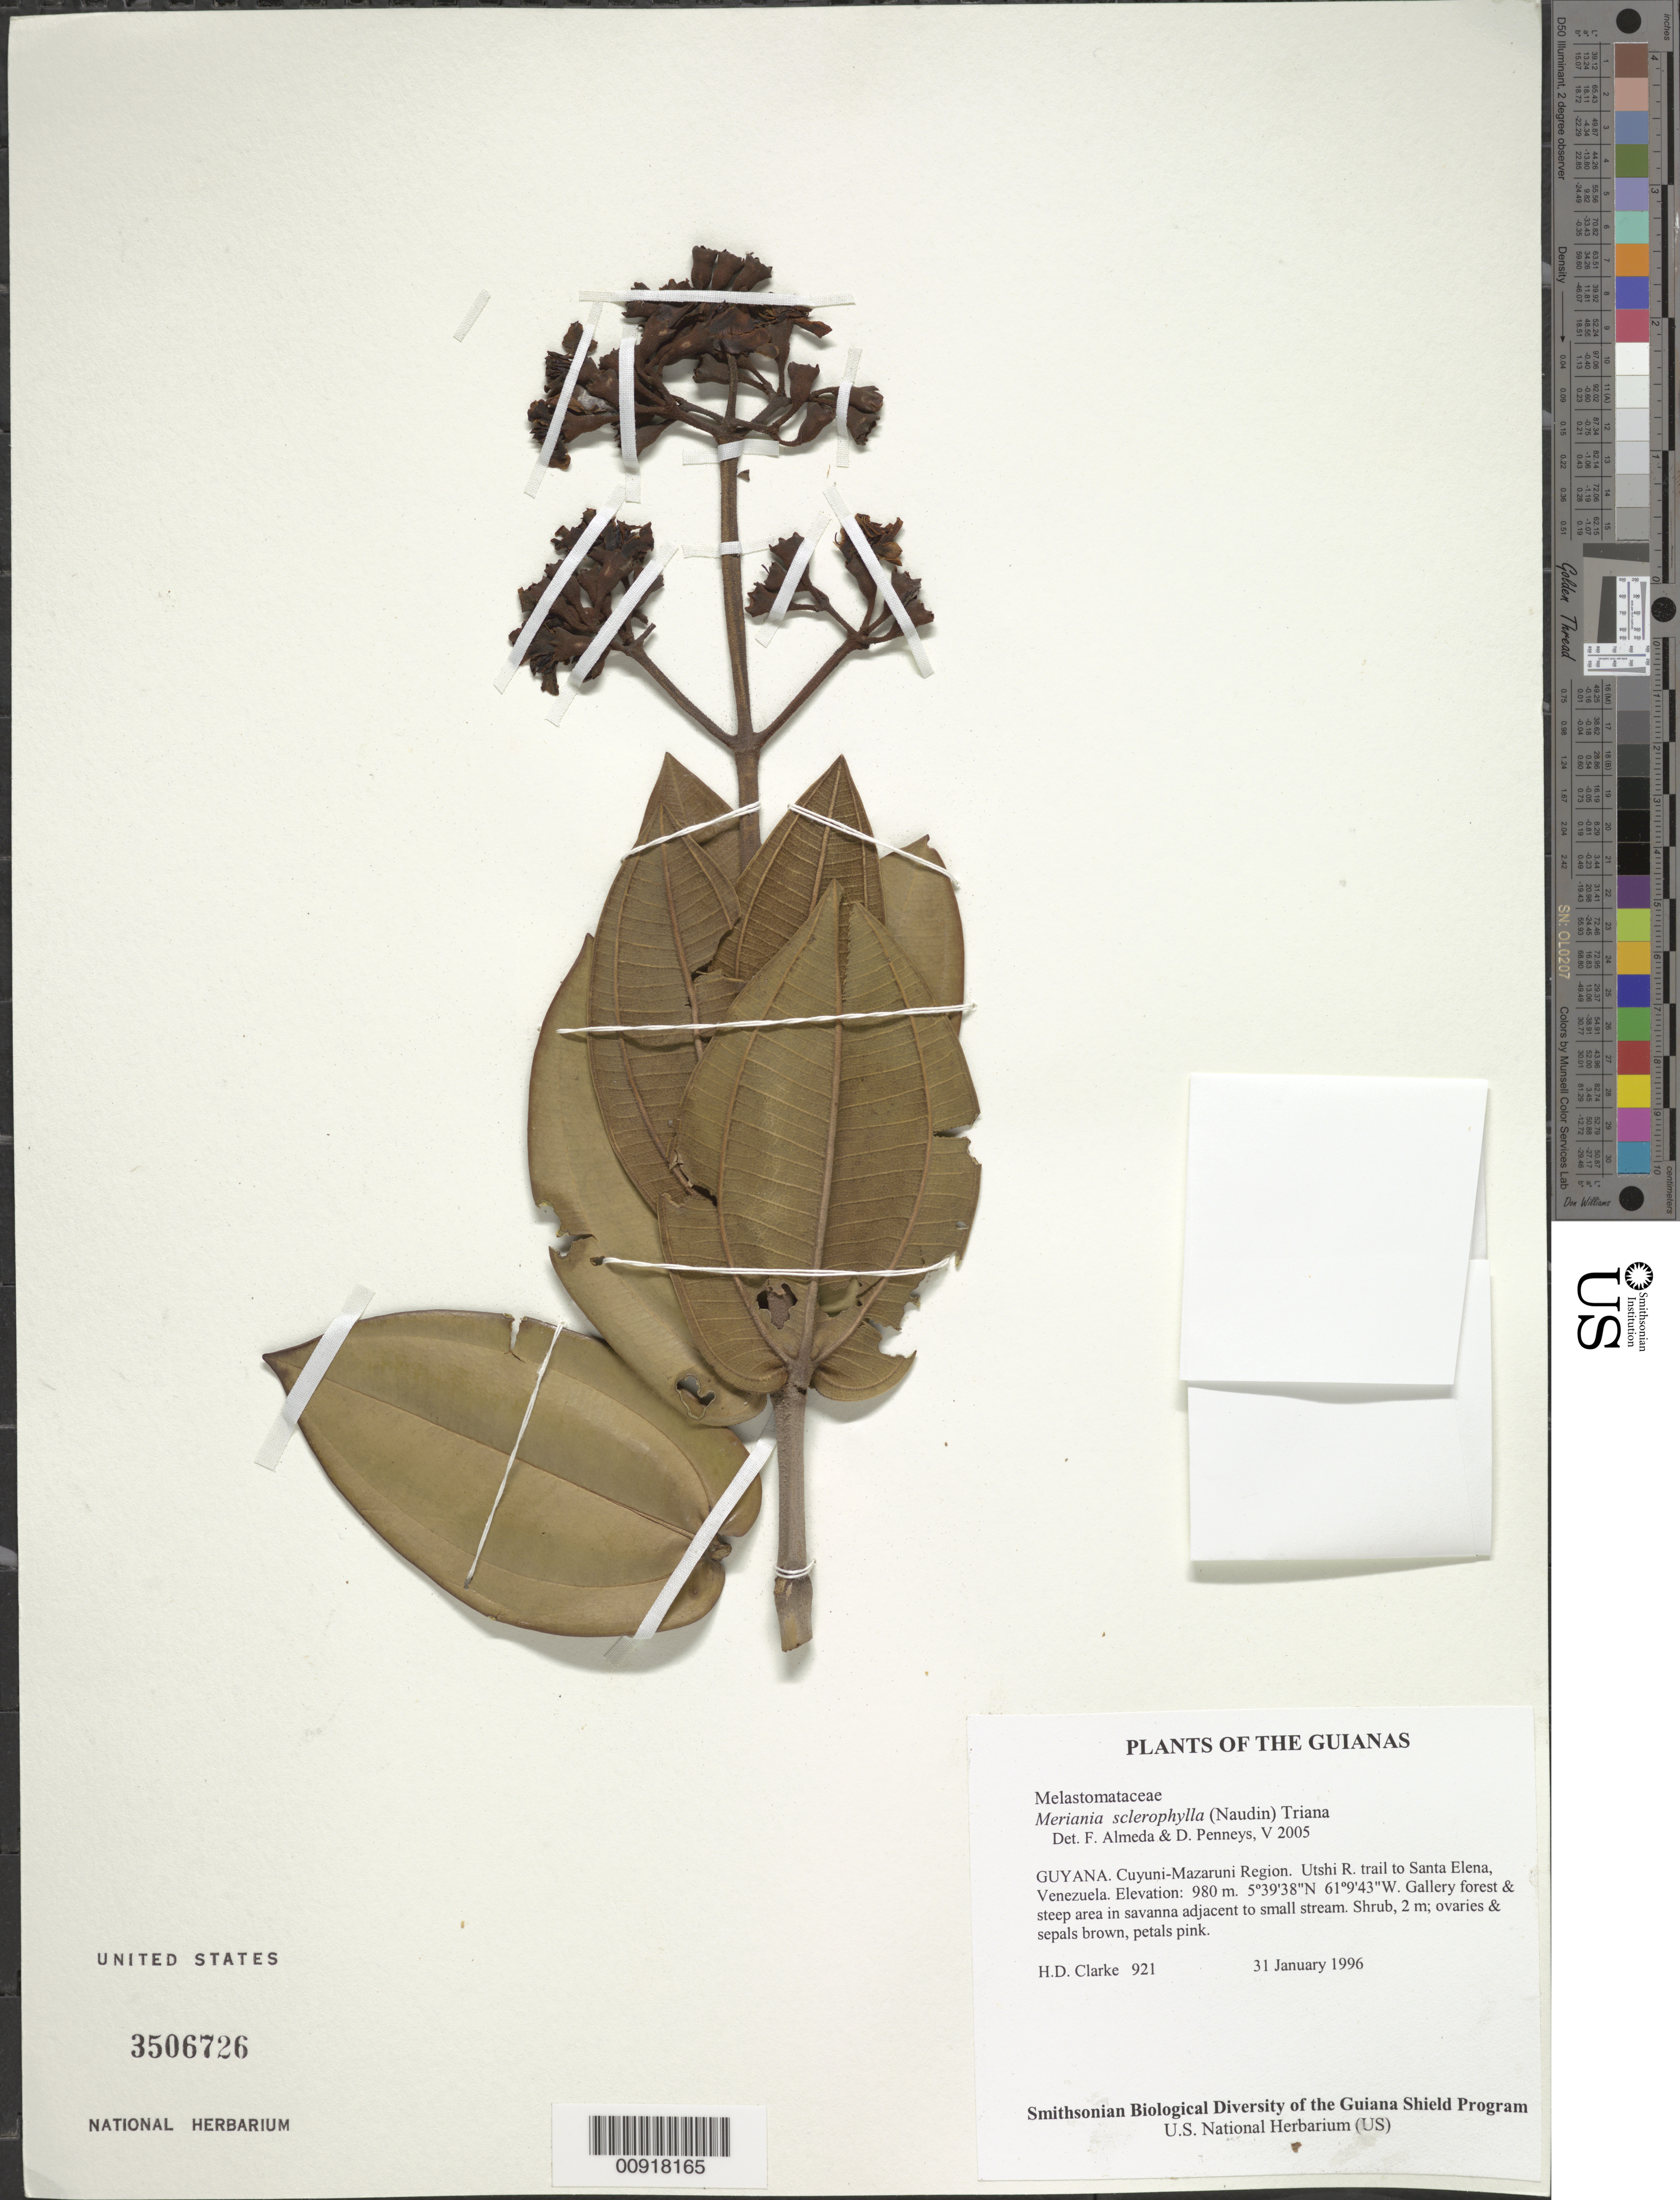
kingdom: Plantae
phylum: Tracheophyta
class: Magnoliopsida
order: Myrtales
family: Melastomataceae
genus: Meriania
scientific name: Meriania sclerophylla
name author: Triana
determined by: Almeda, F.; Penneys, D. S.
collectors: H. D. Clarke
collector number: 921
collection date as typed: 31 January 1996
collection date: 1996-01-31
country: Guyana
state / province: Cuyuni-Mazaruni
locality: Utshi R. trail to Santa Elena, Venezuela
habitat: Gallery forest & steep area in savanna adjacent to small stream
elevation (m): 980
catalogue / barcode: US 3506726